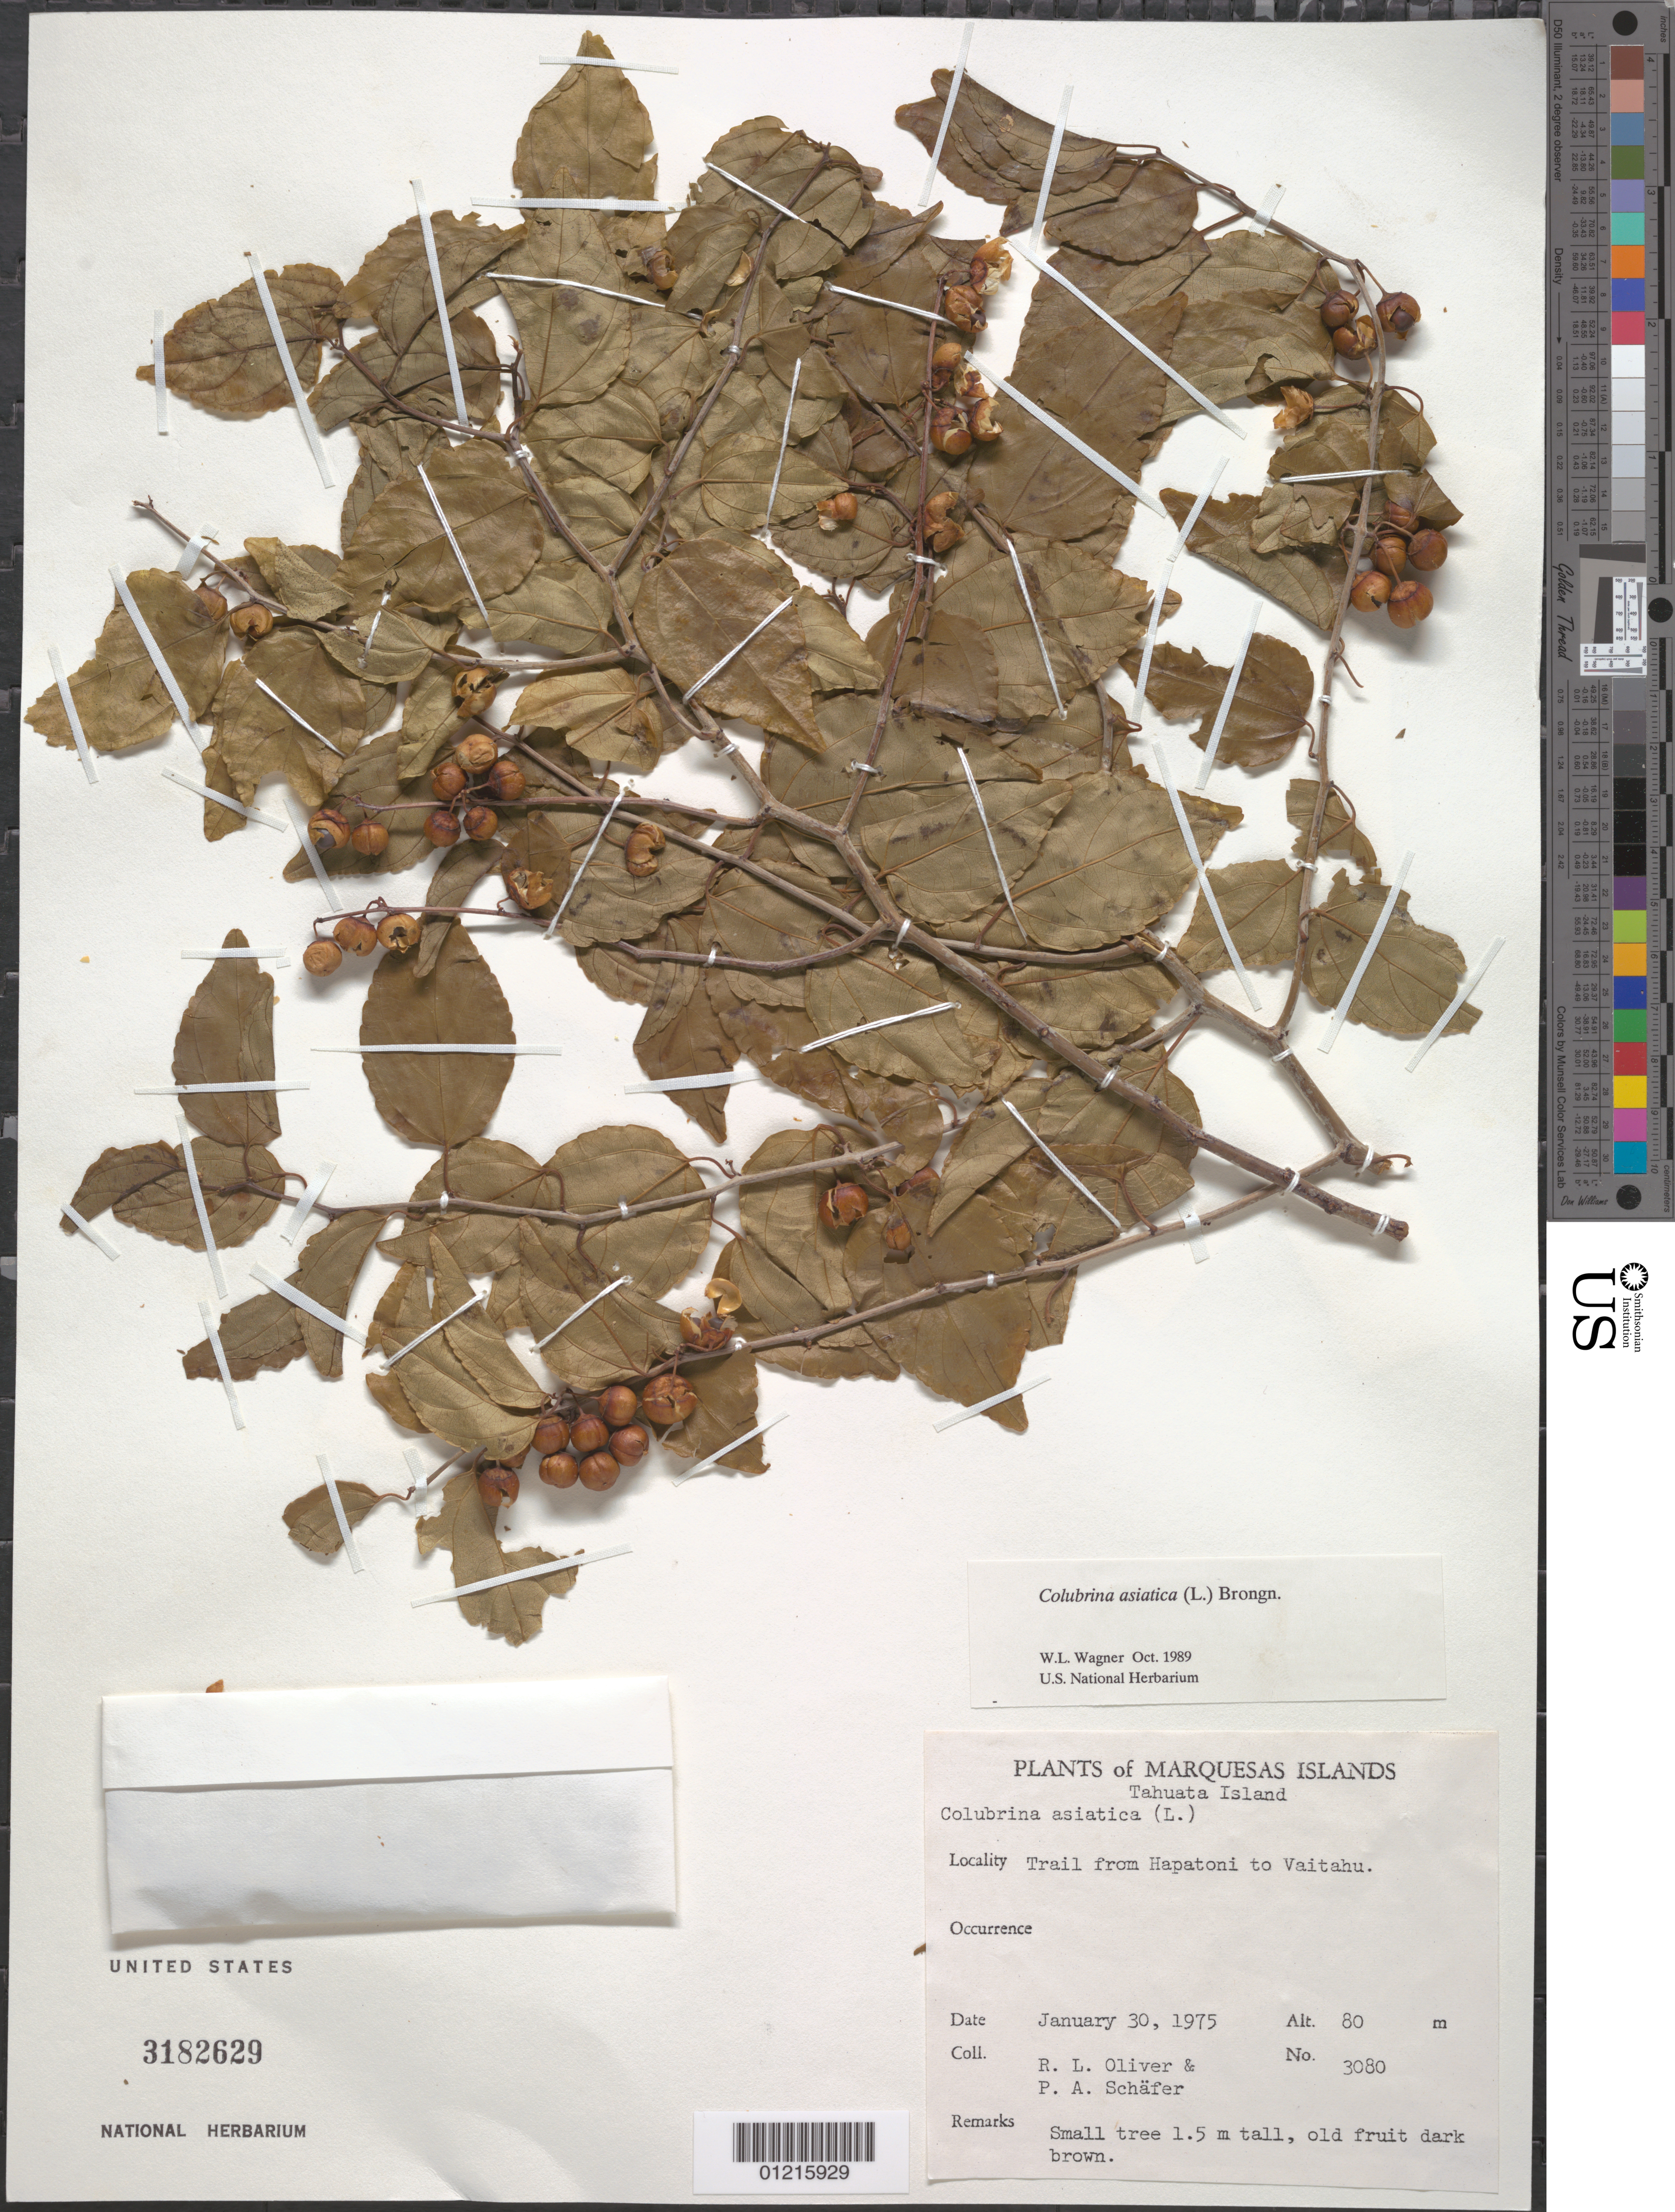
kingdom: Plantae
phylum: Tracheophyta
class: Magnoliopsida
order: Rosales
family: Rhamnaceae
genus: Colubrina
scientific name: Colubrina asiatica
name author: (L.) Brongn.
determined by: Wagner, W. L., (BOT), Smithsonian Institution - National Museum of Natural History (UNITED STATES)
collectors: R. L. Oliver & P. A. Schäfer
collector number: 3080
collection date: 1975-01-30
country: French Polynesia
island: Tahuata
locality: trail from Hapatoni to Vaitahu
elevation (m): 80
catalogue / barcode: US 3182629